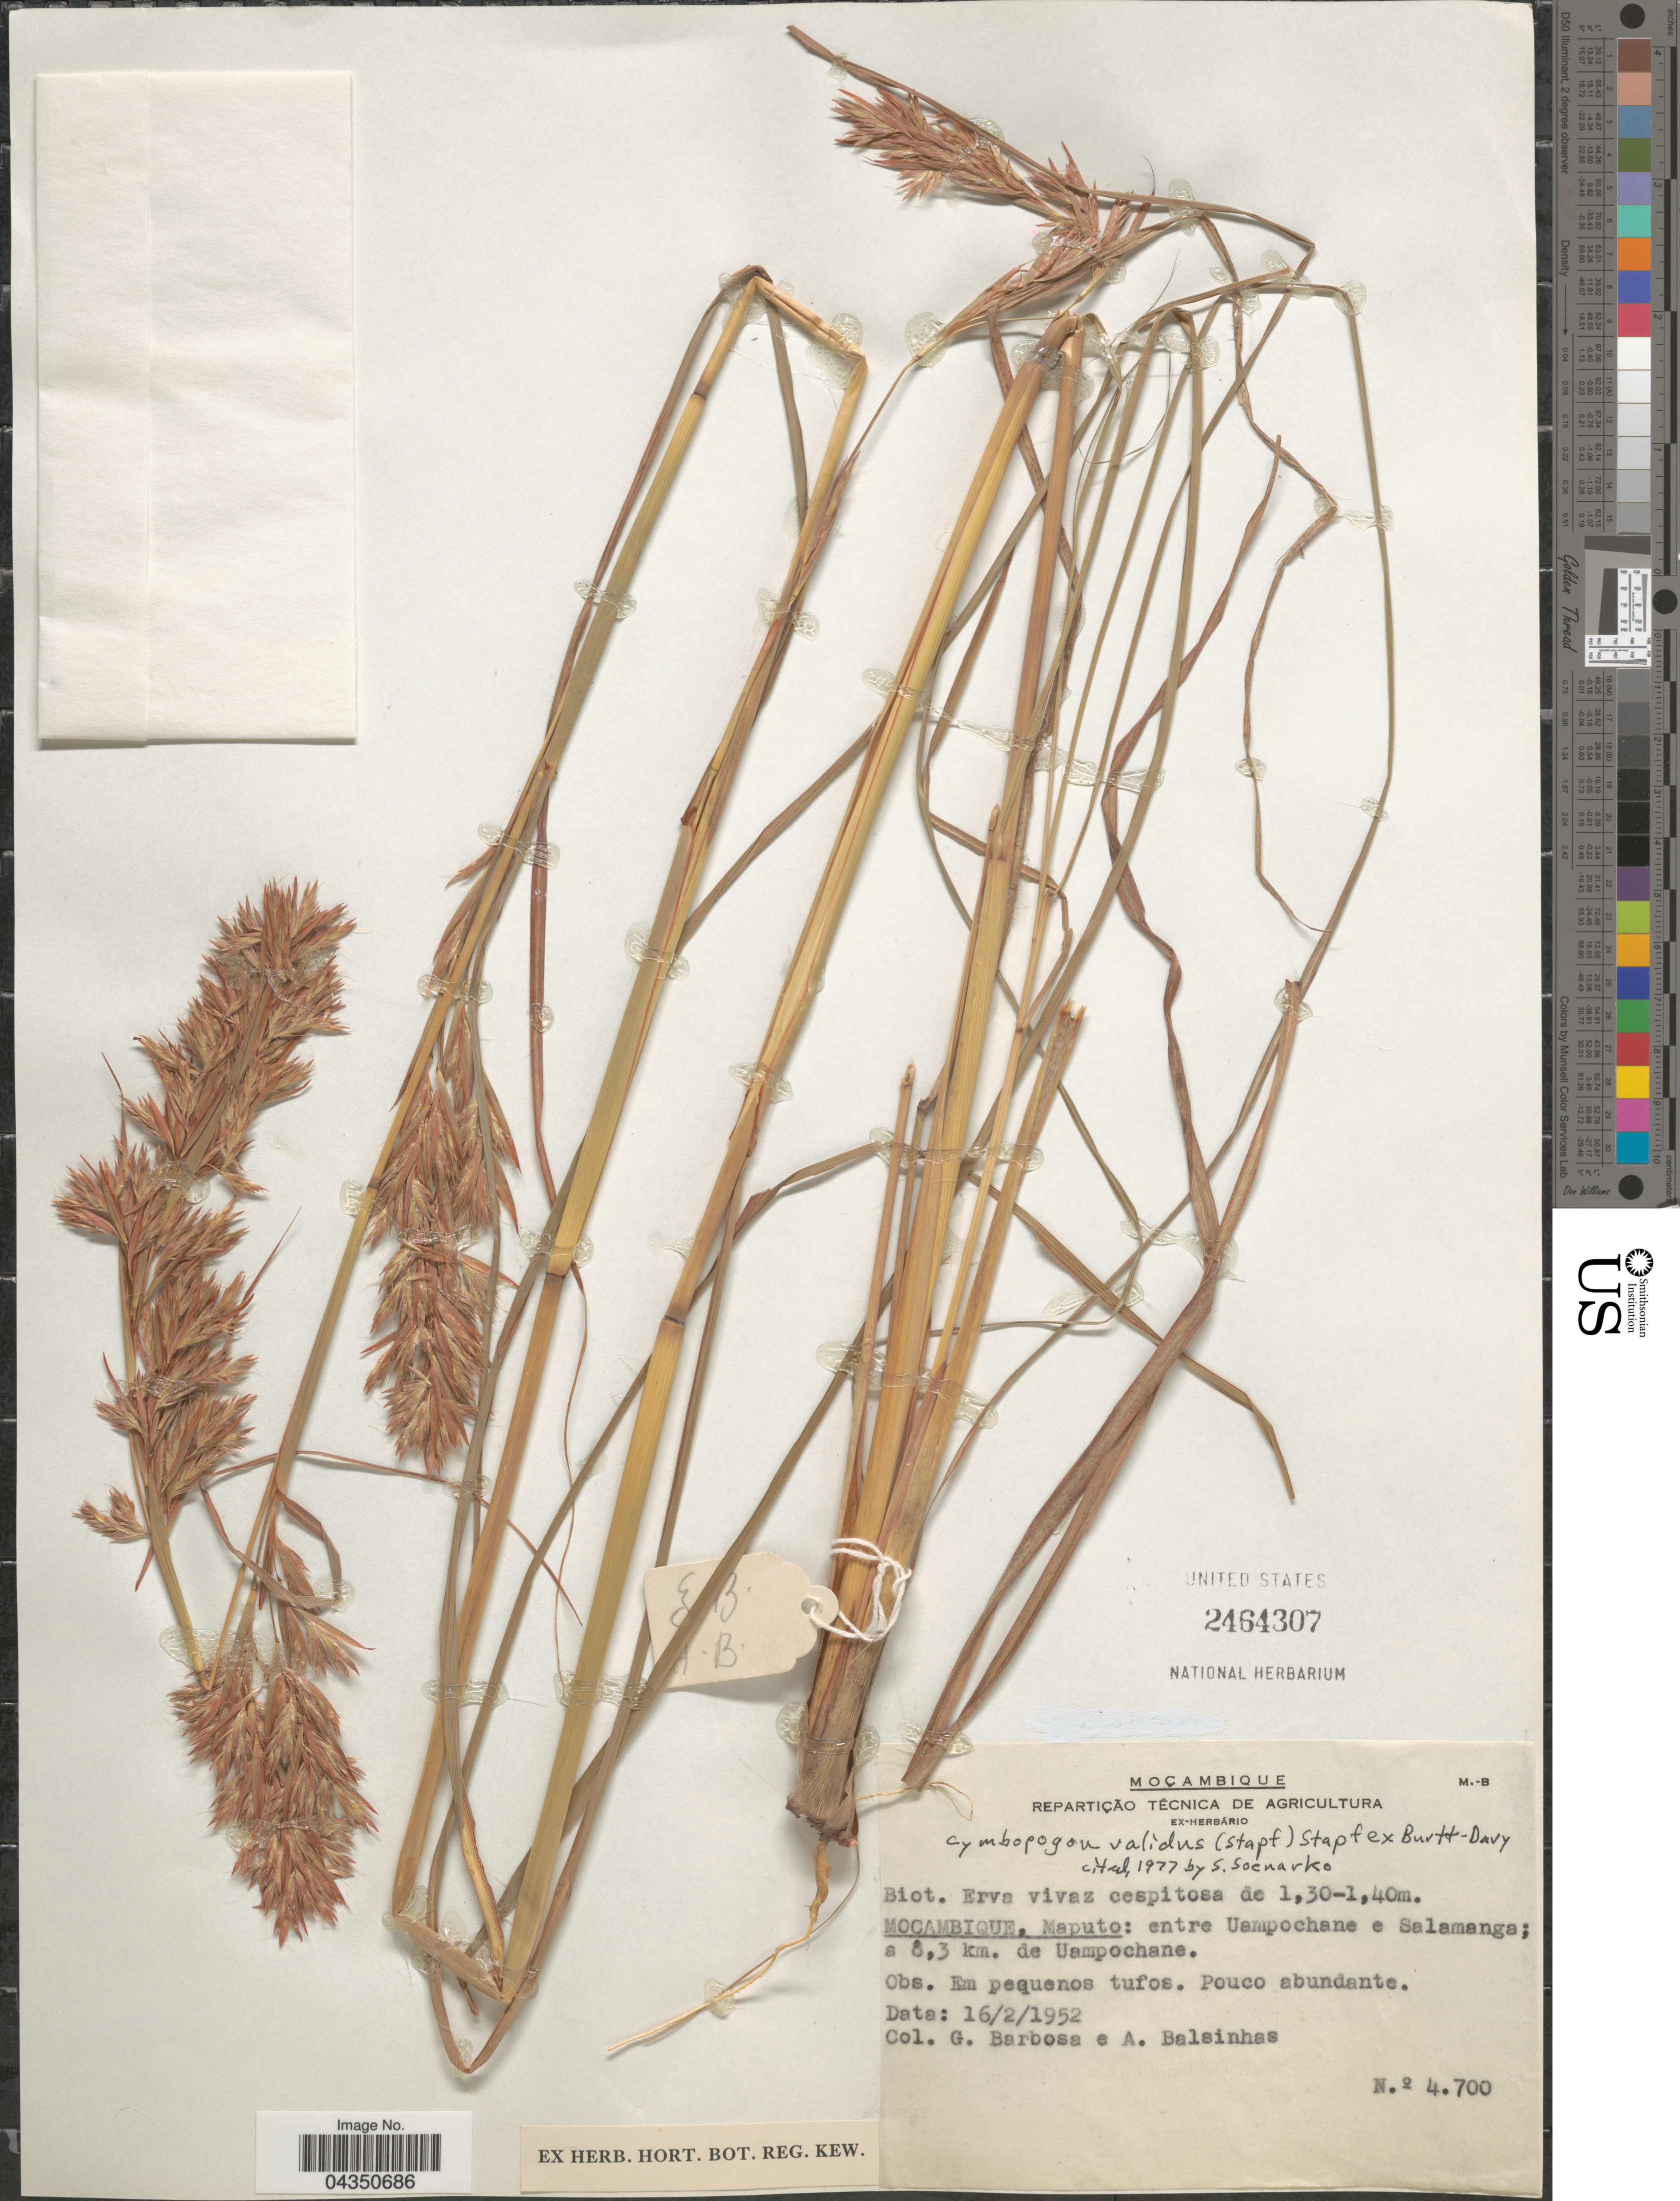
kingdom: Plantae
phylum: Tracheophyta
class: Liliopsida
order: Poales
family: Poaceae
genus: Cymbopogon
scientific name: Cymbopogon nardus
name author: (L.) Rendle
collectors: G. Barbosa & A. A. Balsinhas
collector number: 4700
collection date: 1952-02-16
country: Mozambique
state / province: Maputo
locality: Mocambique: entre Uampochane e Salamanga; a 8.3 km. de Uampochane.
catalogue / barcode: US 2464307